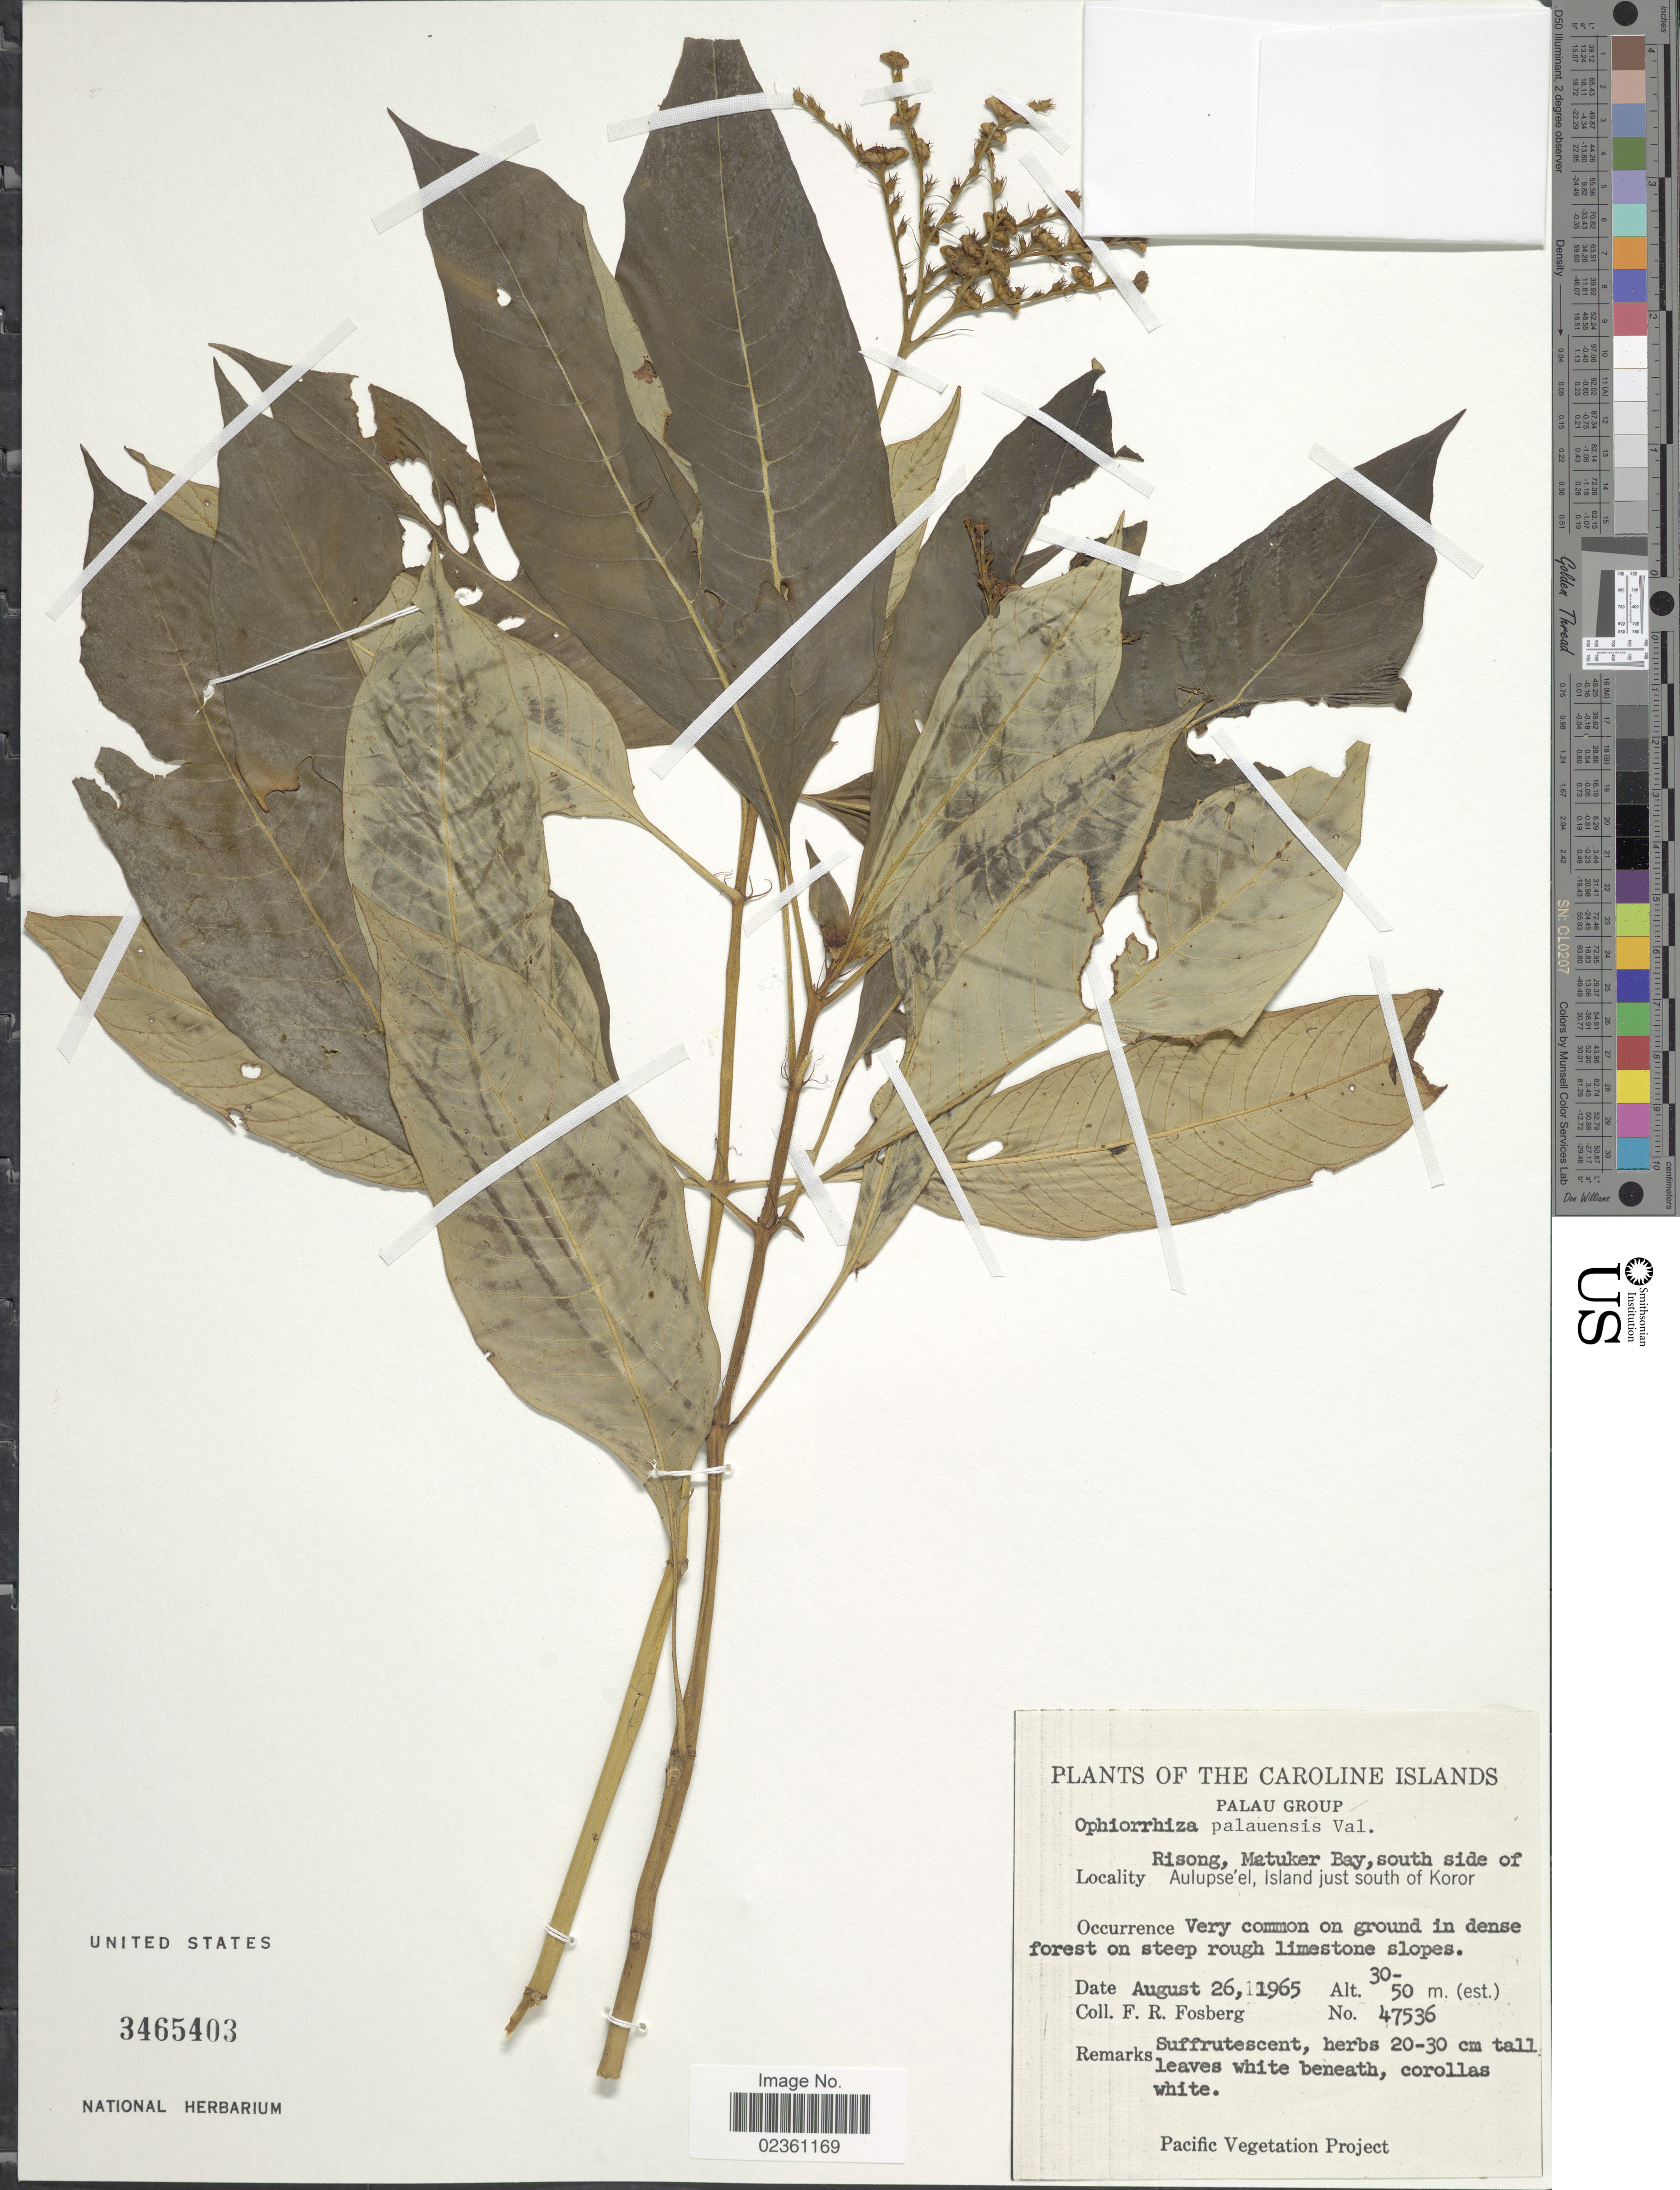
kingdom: Plantae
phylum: Tracheophyta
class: Magnoliopsida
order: Gentianales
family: Rubiaceae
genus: Ophiorrhiza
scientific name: Ophiorrhiza palauensis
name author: Valeton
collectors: F. R. Fosberg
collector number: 47536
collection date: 1965-08-26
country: Palau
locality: The Caroline Islands, Palau Group, Risong, Matuker Bay, south side of Aulupse'el, Island just south of Koror, Veru common on ground in dense forest on steep rough limestone slopes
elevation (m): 30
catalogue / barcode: US 3465403